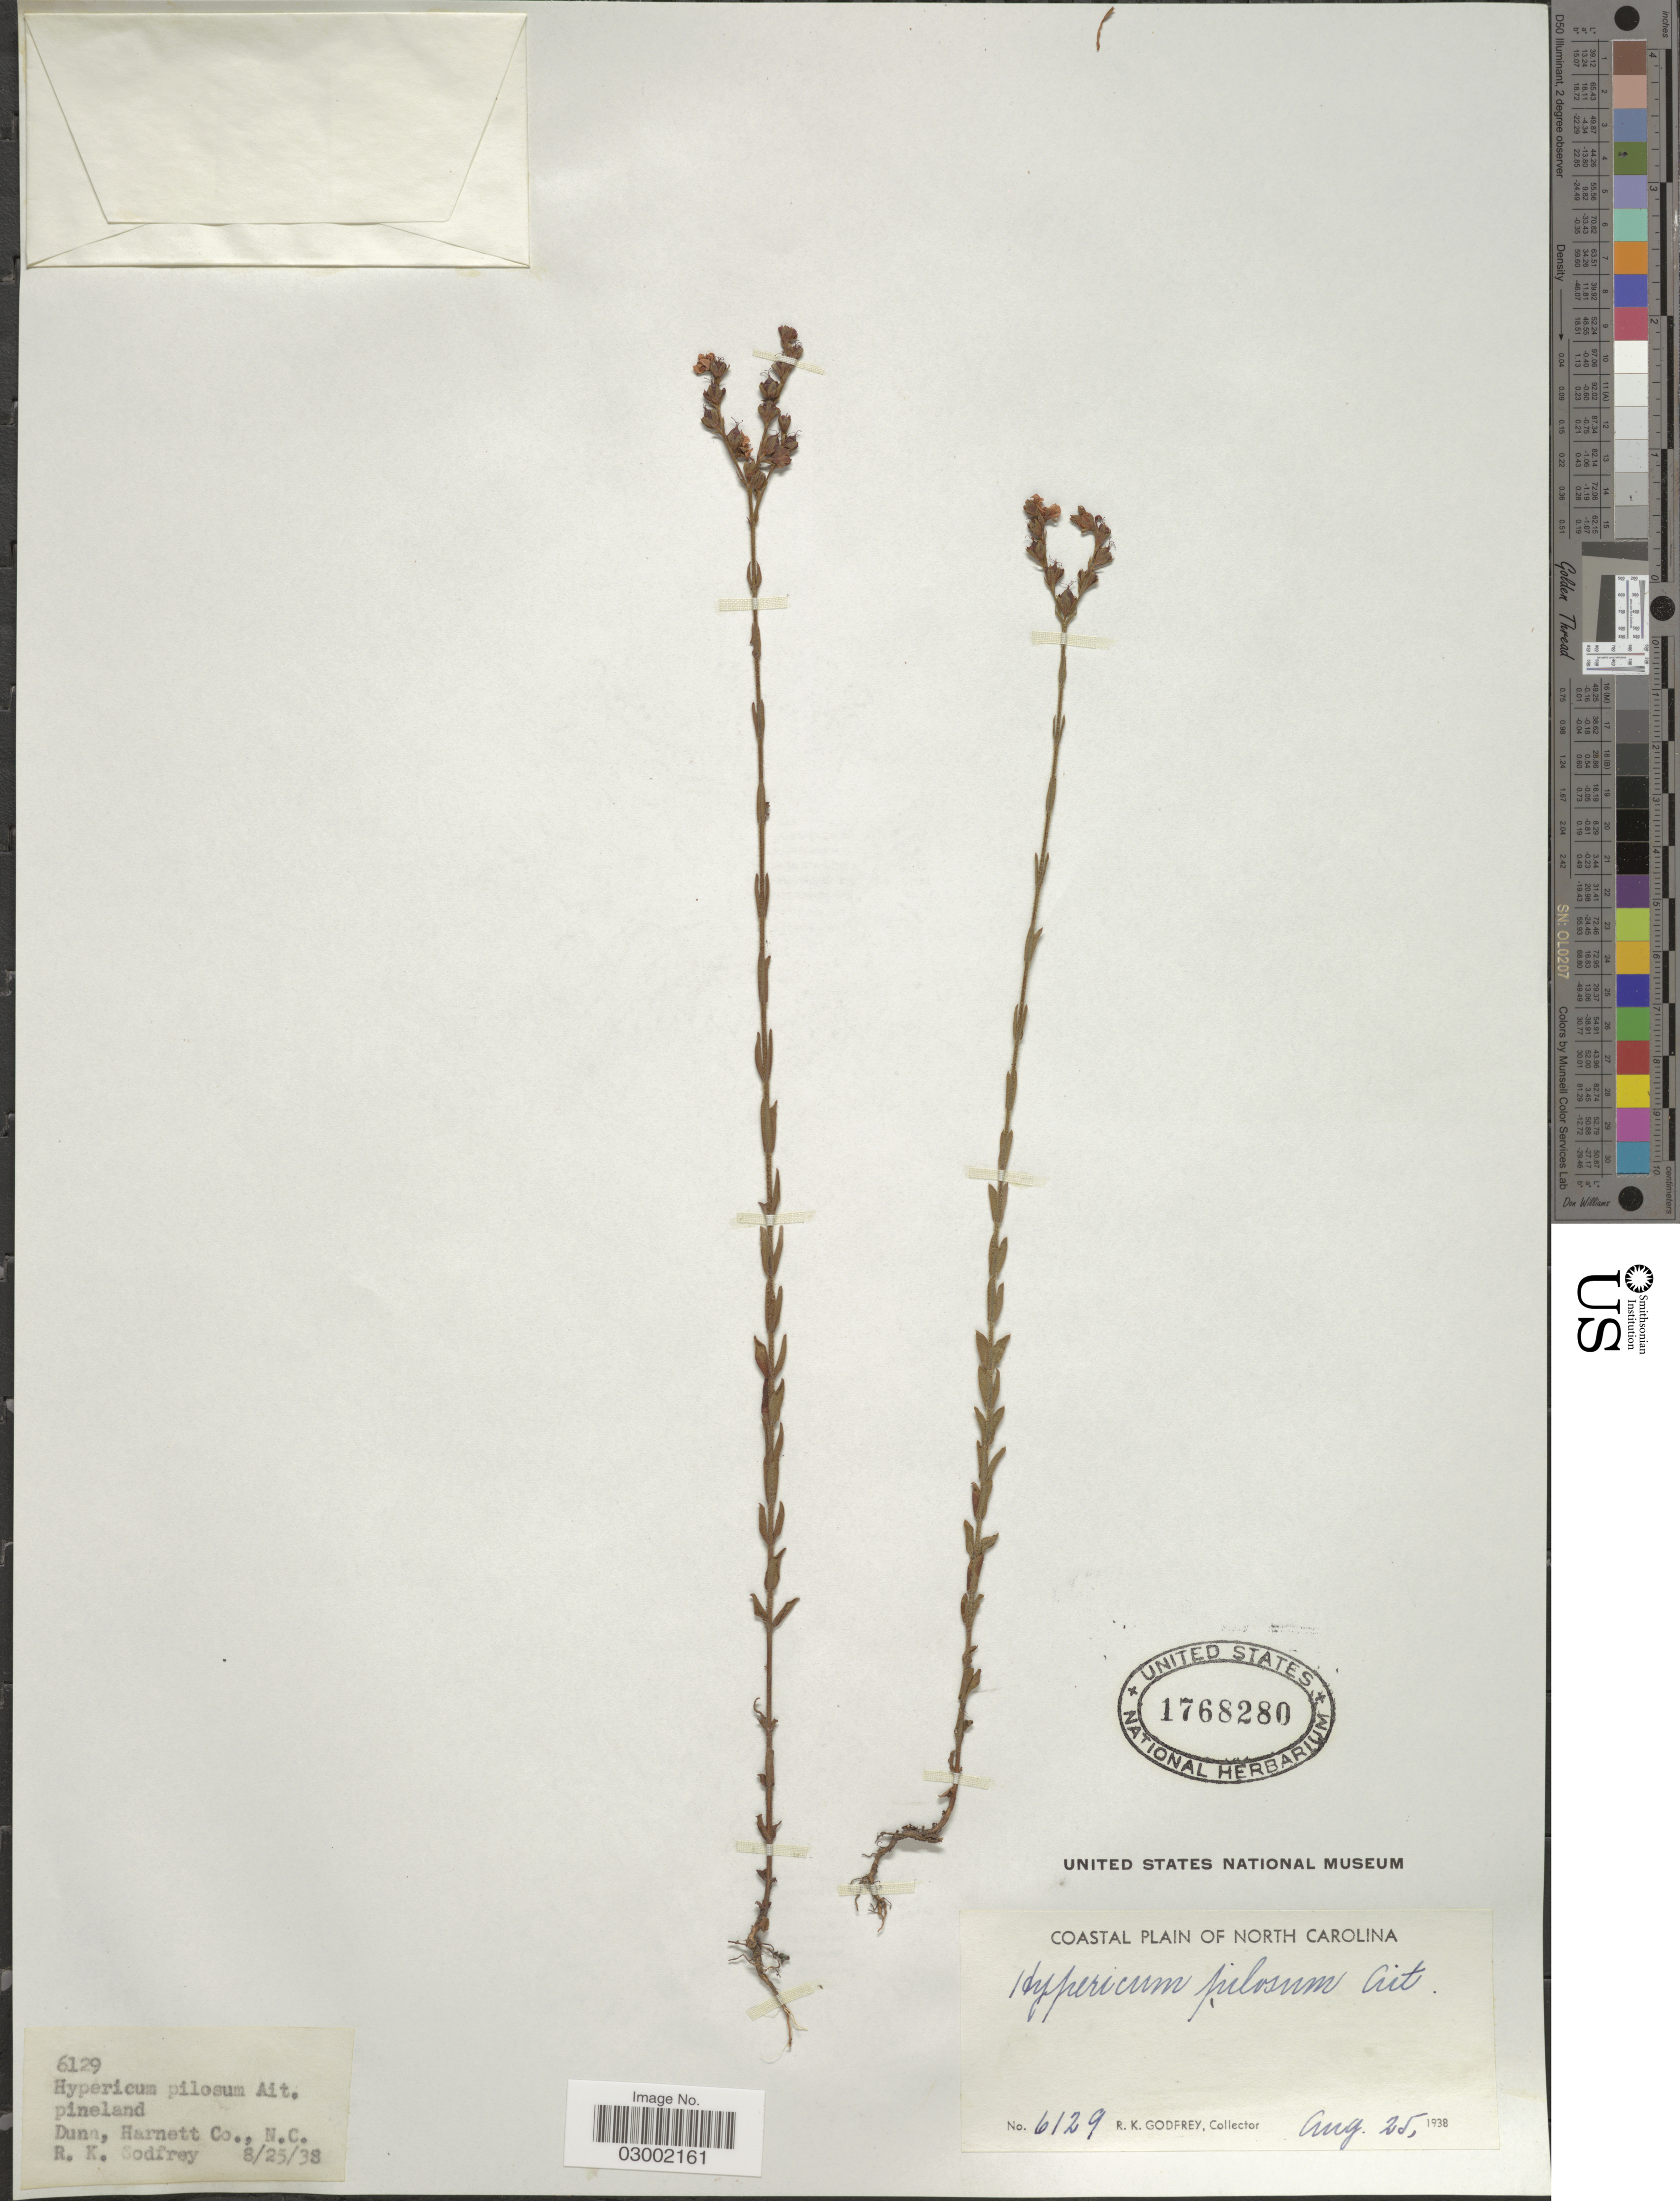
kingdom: Plantae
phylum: Tracheophyta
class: Magnoliopsida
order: Malpighiales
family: Hypericaceae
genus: Hypericum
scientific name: Hypericum pilosum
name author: Walter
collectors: R. K. Godfrey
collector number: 6129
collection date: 1938-08-25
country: United States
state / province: North Carolina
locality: Coastal Plain of North Carolina. Pineland. Duna, Harnett Co., N.C.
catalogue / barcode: US 1768280